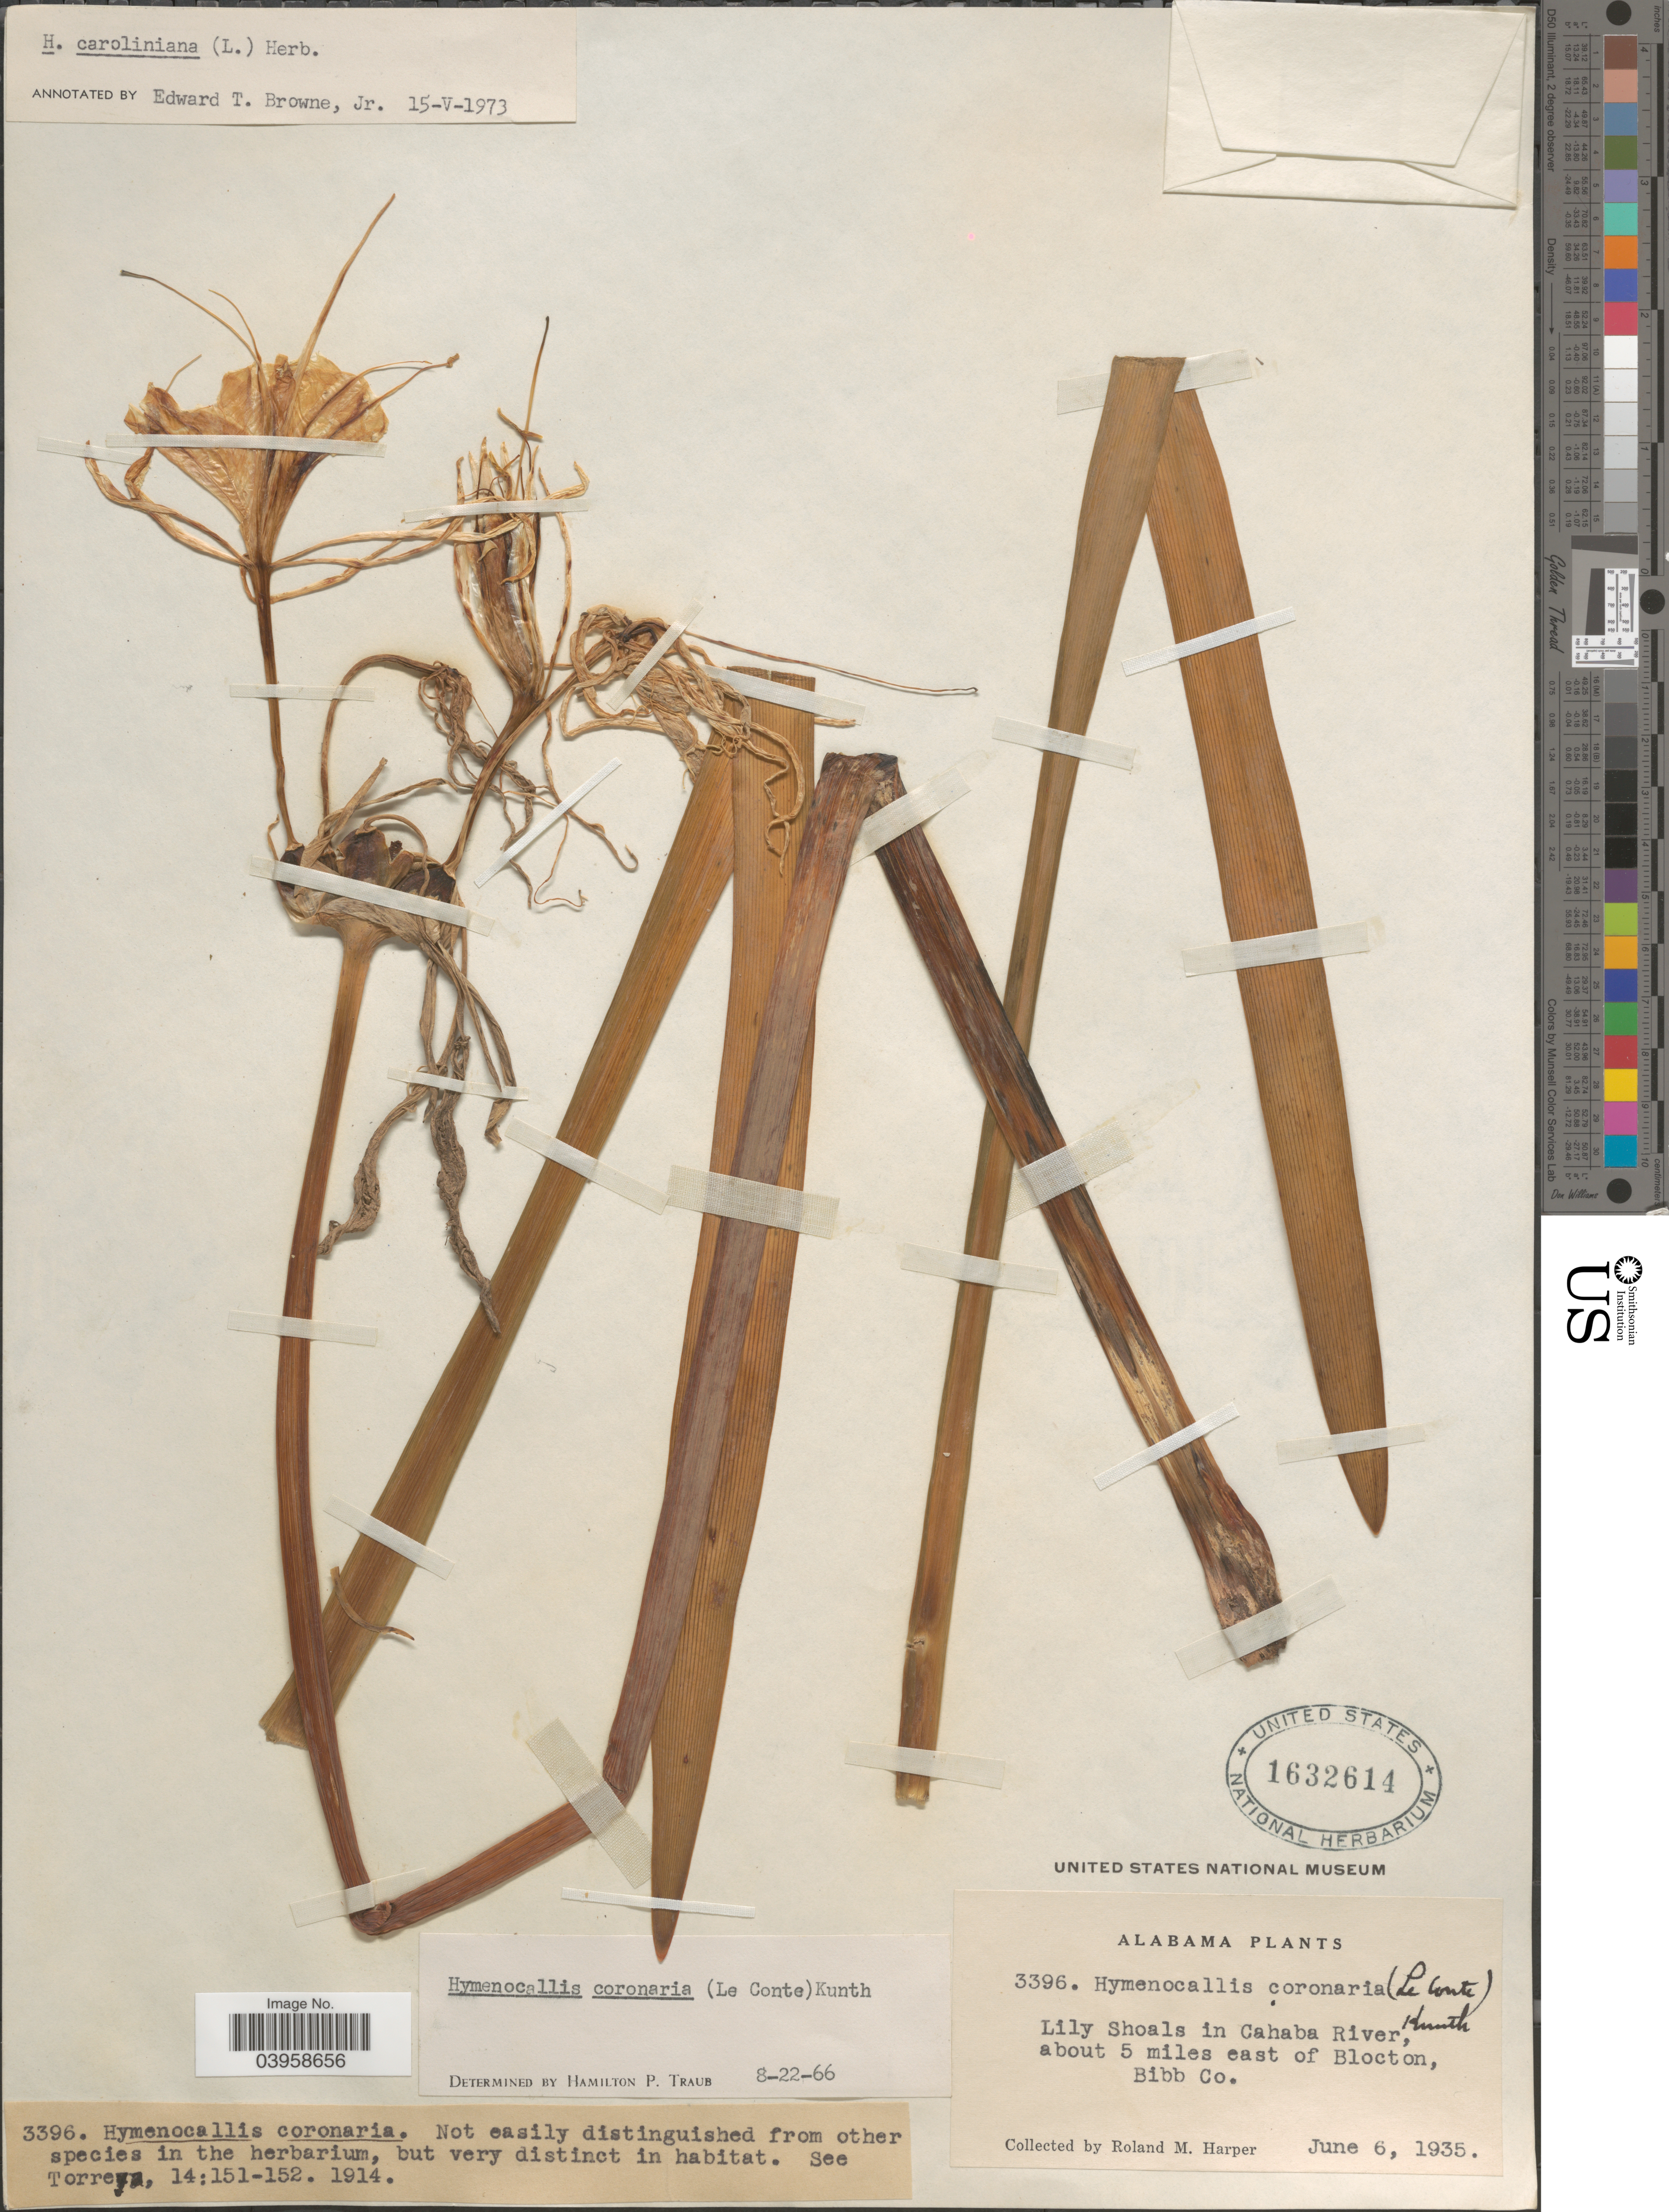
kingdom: Plantae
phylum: Tracheophyta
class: Liliopsida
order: Asparagales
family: Amaryllidaceae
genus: Hymenocallis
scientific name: Hymenocallis caroliniana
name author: (L.) Herb.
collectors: R. M. Harper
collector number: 3396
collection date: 1935-06-06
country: United States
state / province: Alabama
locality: Lily Shoals in Cahaba River, about 5 miles east of Blocton, Bibb Co.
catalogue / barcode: US 1632614